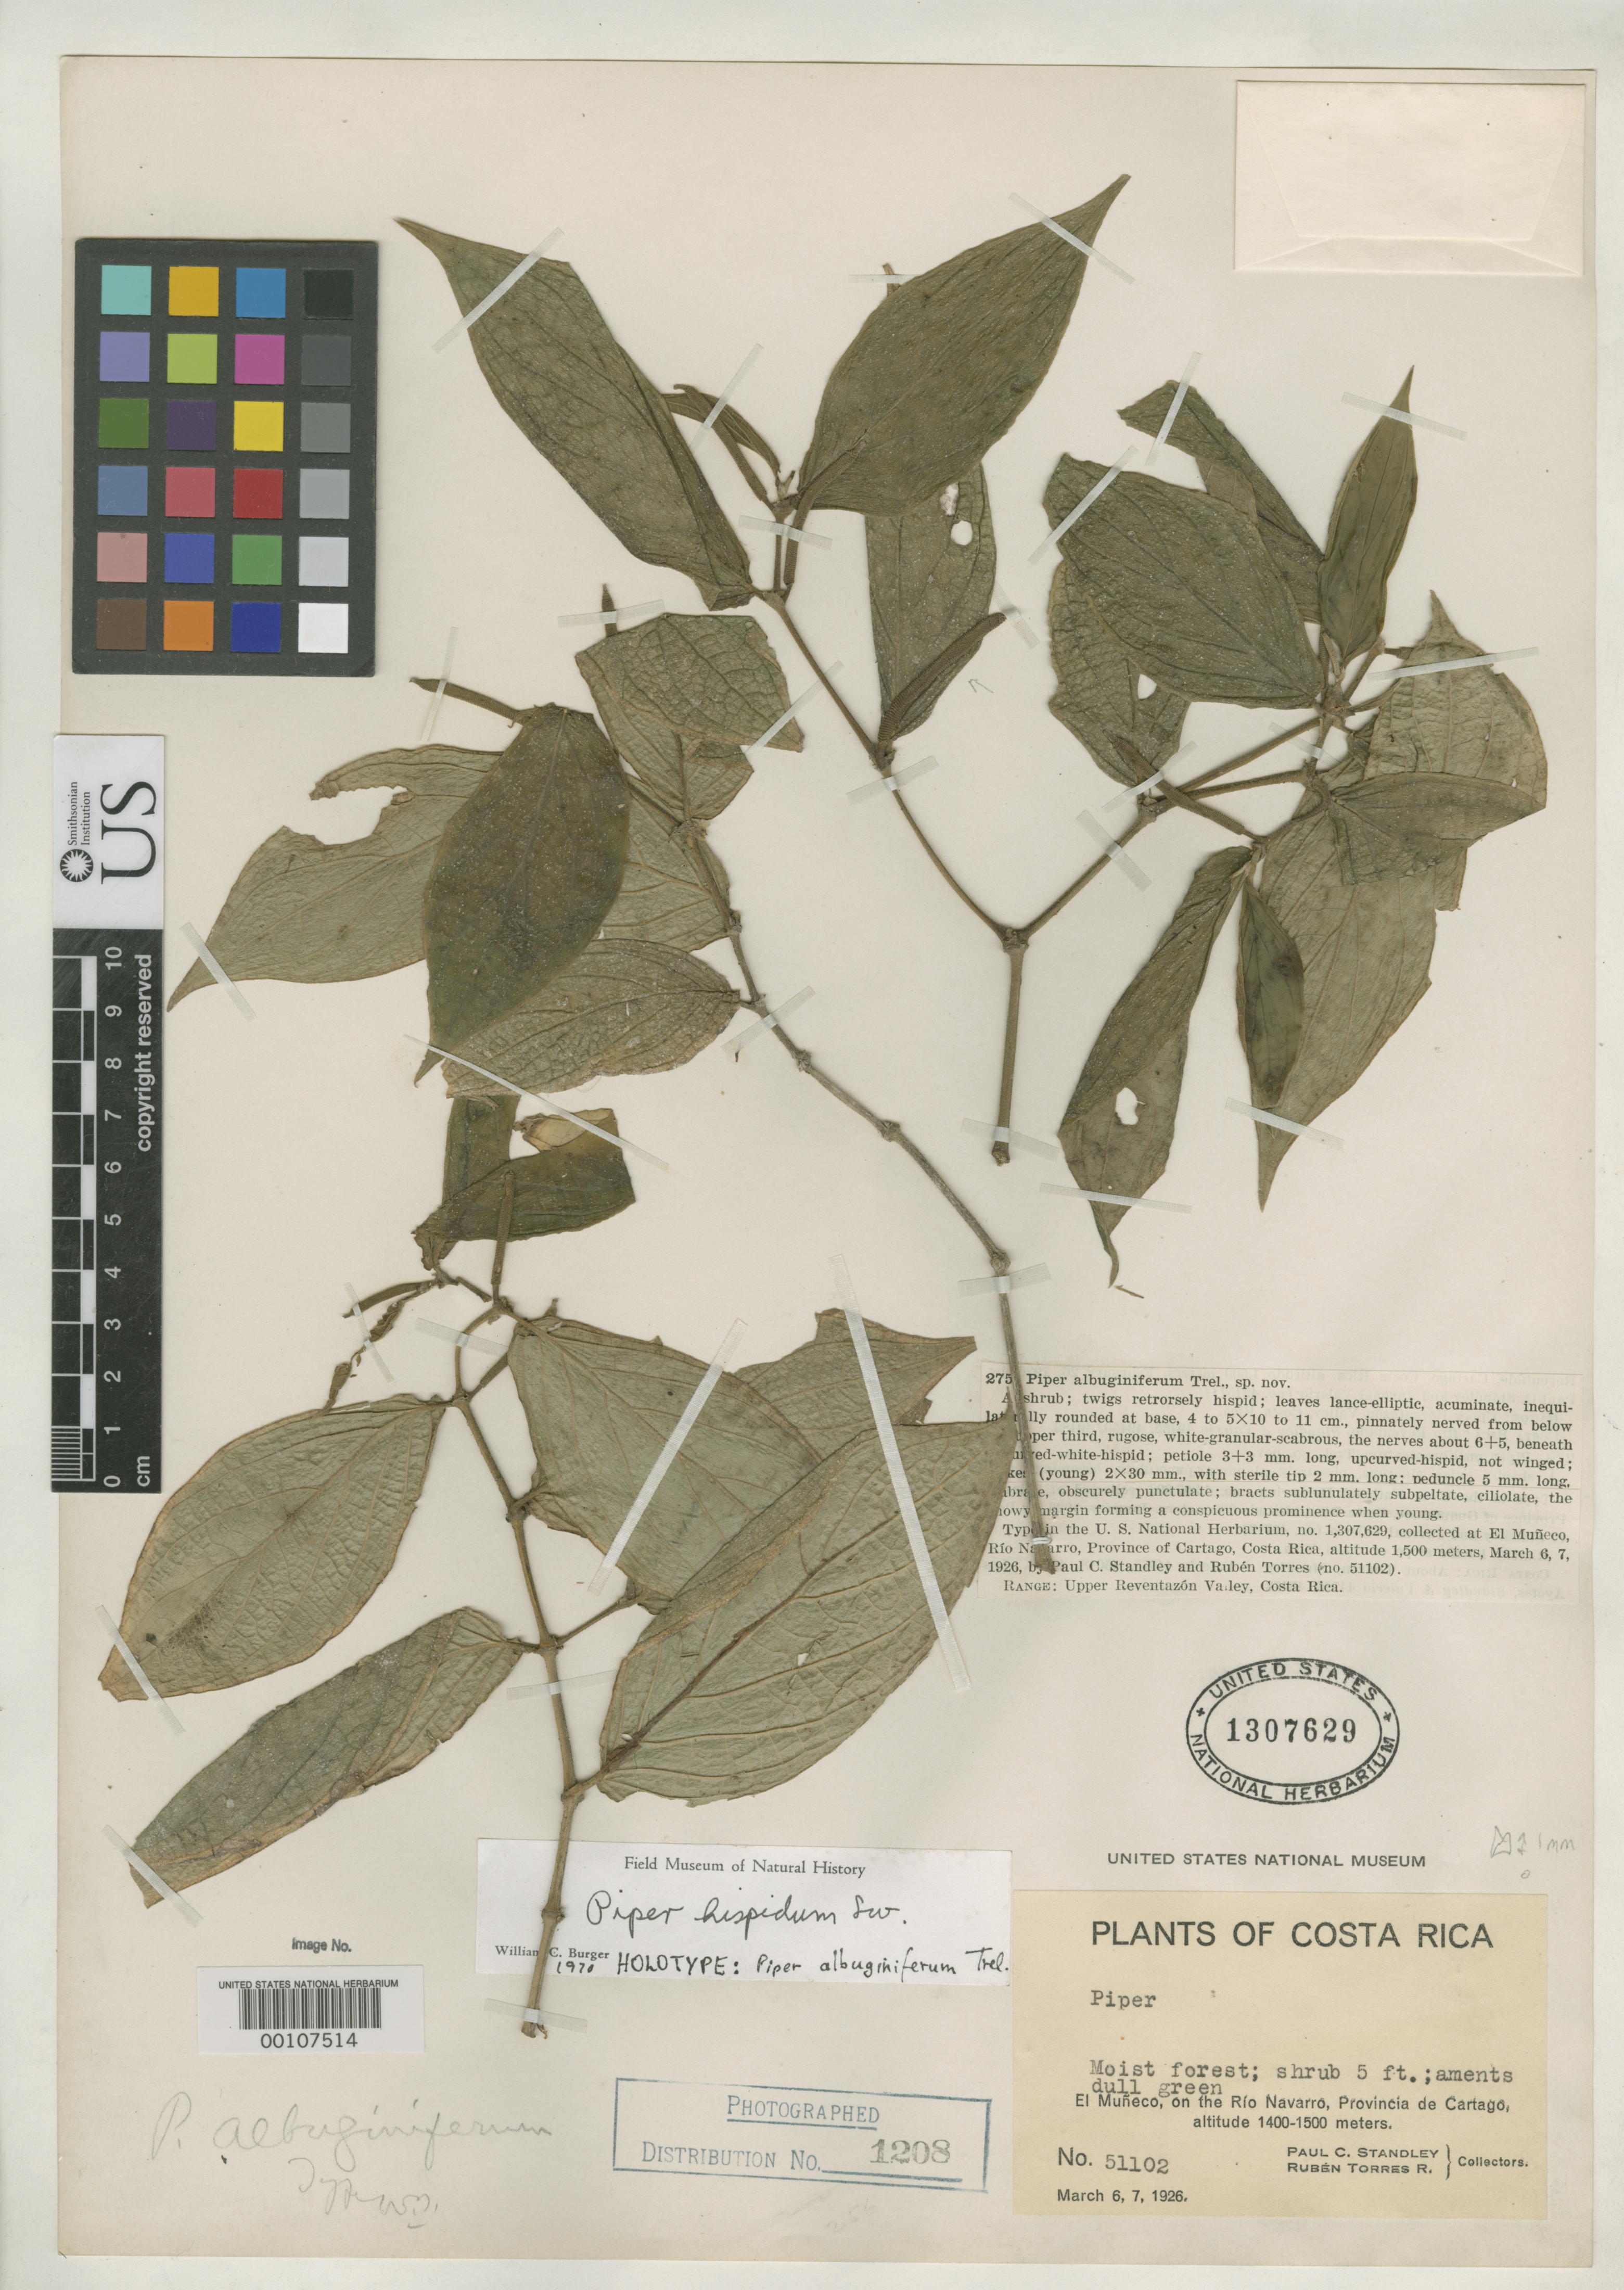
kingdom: Plantae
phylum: Tracheophyta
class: Magnoliopsida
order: Piperales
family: Piperaceae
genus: Piper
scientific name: Piper albuginiferum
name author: Trel.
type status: Holotype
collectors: P. C. Standley & R. Torres R.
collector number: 51102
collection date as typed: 06 Mar 1926 to 07 Mar 1926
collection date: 1926-03-06/1926-03-07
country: Costa Rica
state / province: Cartago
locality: El Muneco, on Rio Navarro, Provincia de Cartago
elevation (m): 1400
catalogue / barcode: US 1307629